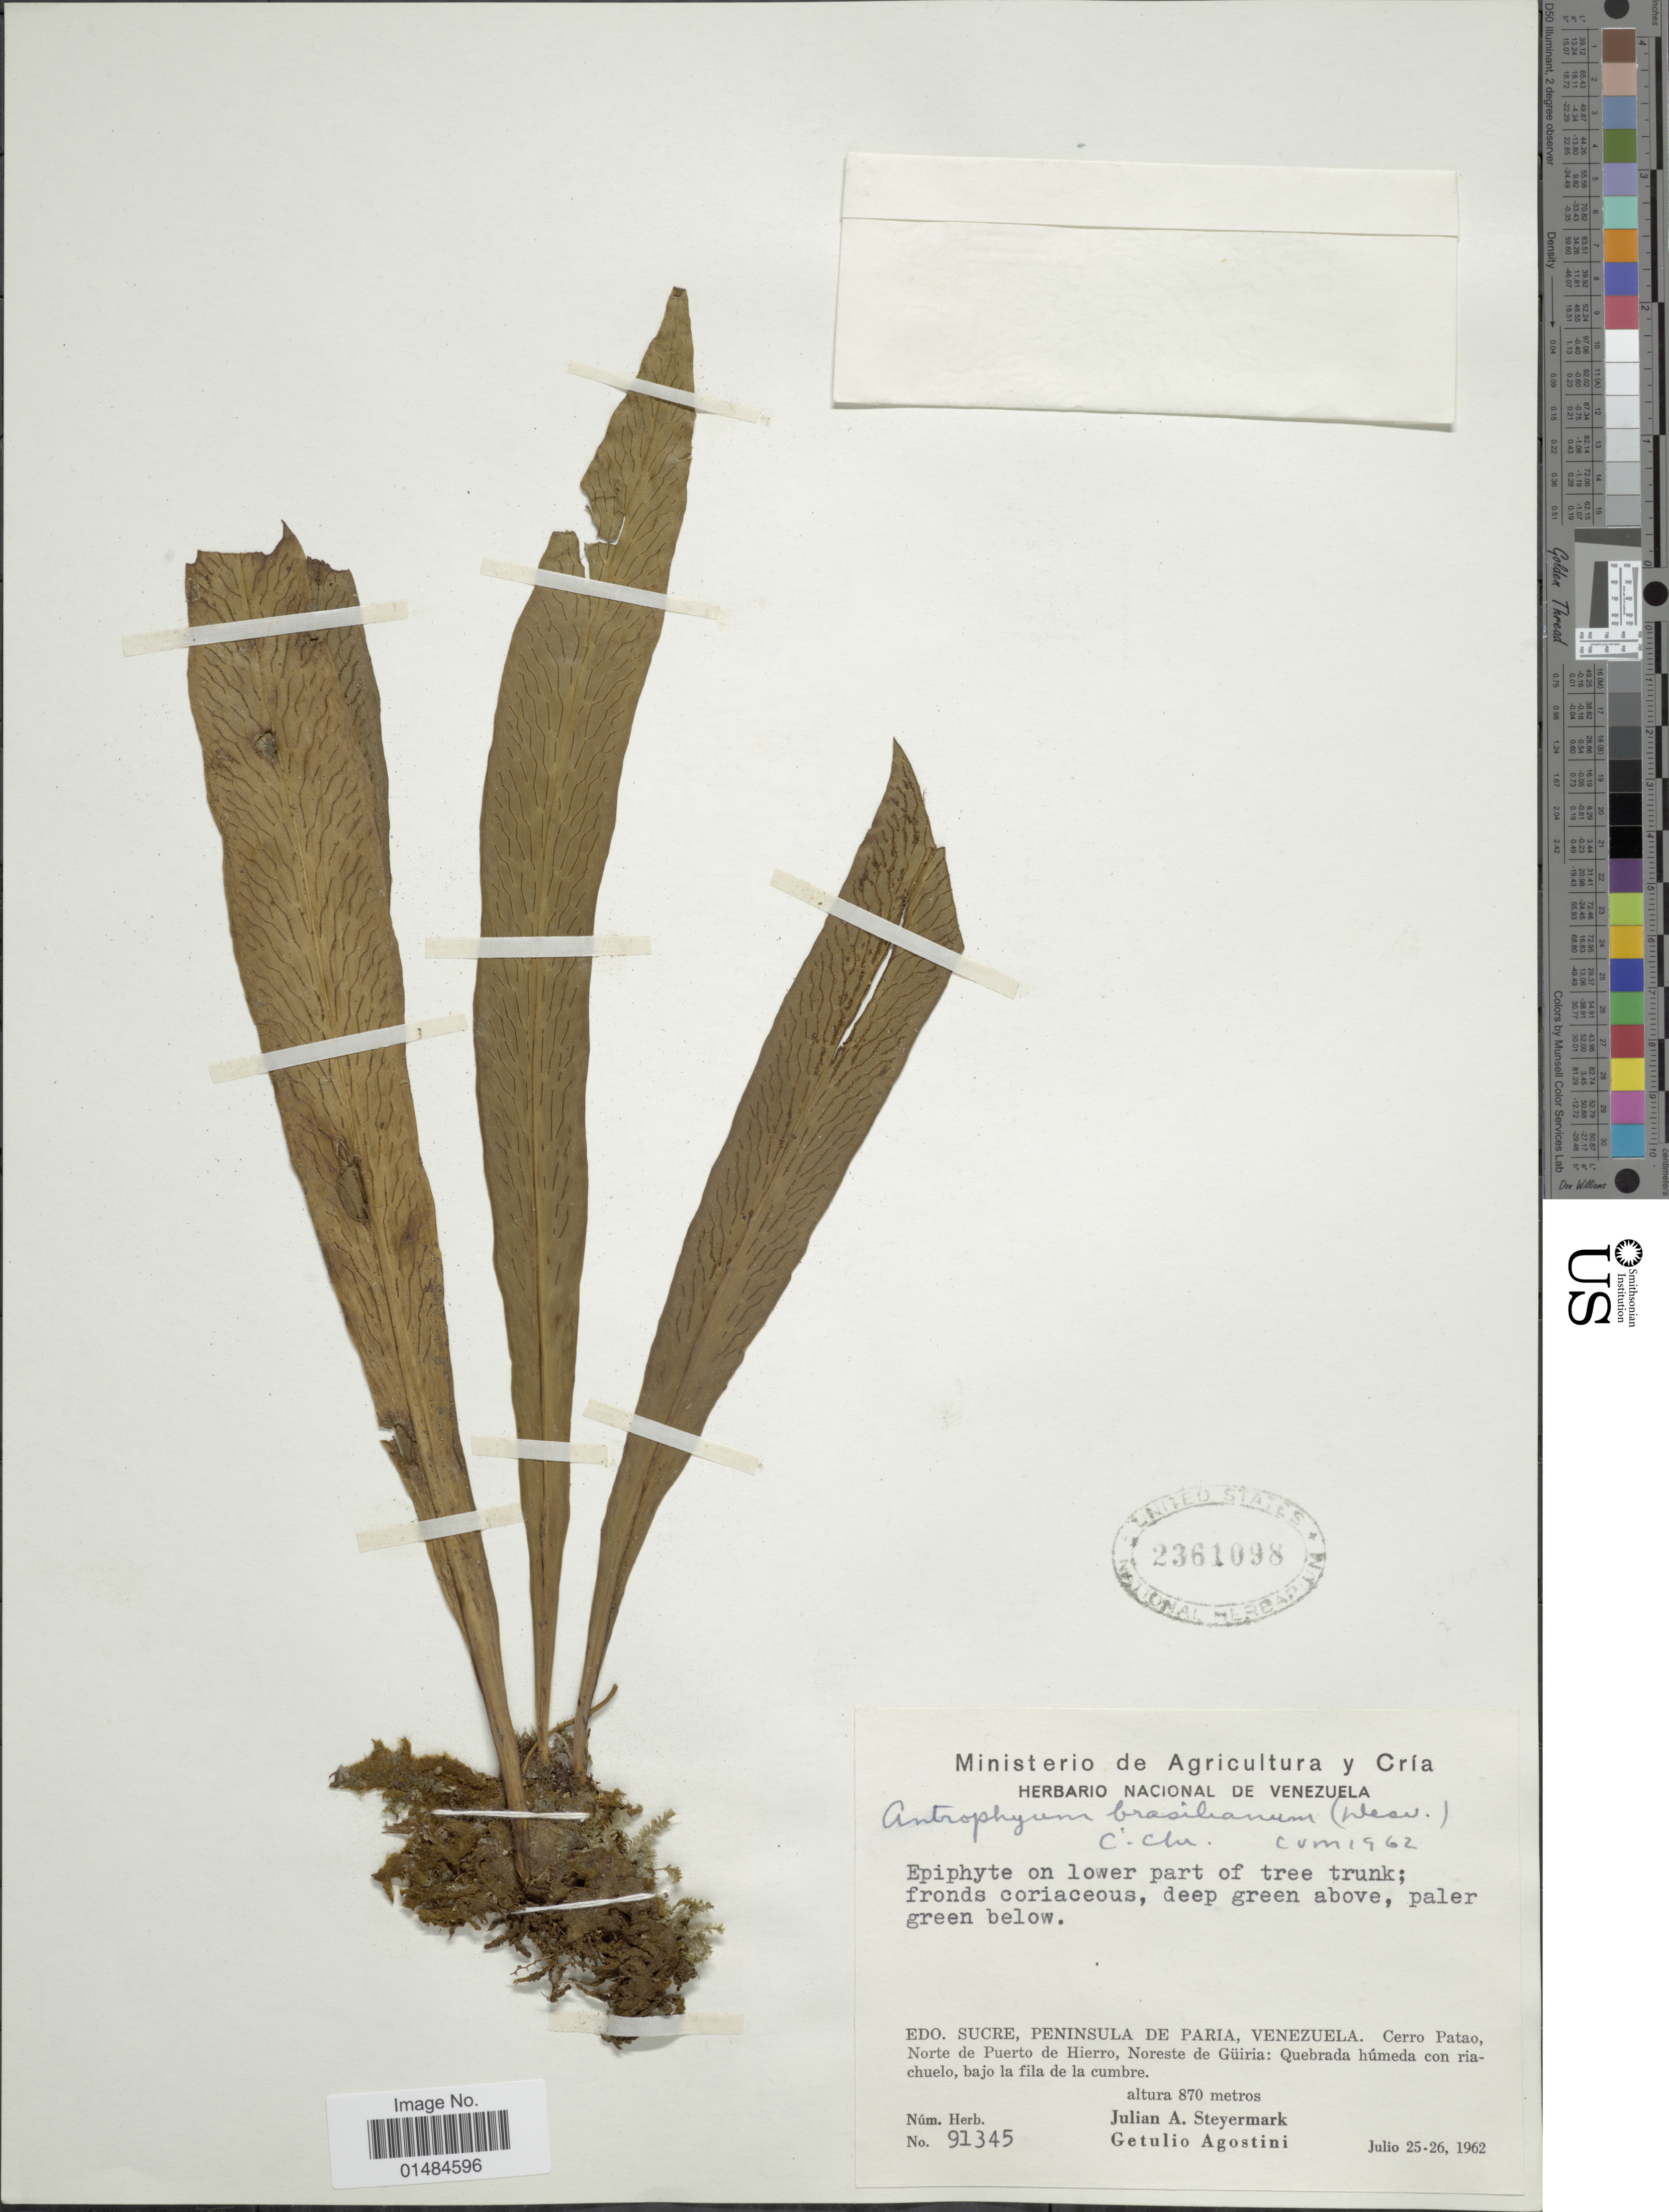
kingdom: Plantae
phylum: Tracheophyta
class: Polypodiopsida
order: Polypodiales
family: Pteridaceae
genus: Polytaenium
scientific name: Polytaenium brasilianum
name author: Benedict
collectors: J. Steyermark & G. Agostini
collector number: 91345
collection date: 1962-07-25/1962-07-26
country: Venezuela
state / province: Sucre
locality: Peninsula de Paria, Venezuela. Cerro Patao, Norte de Puerto de Hierro, Noreste de Güiria: Quebrada húmeda con riachuelo, bajo la fila de la cumbre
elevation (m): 870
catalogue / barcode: US 2361098